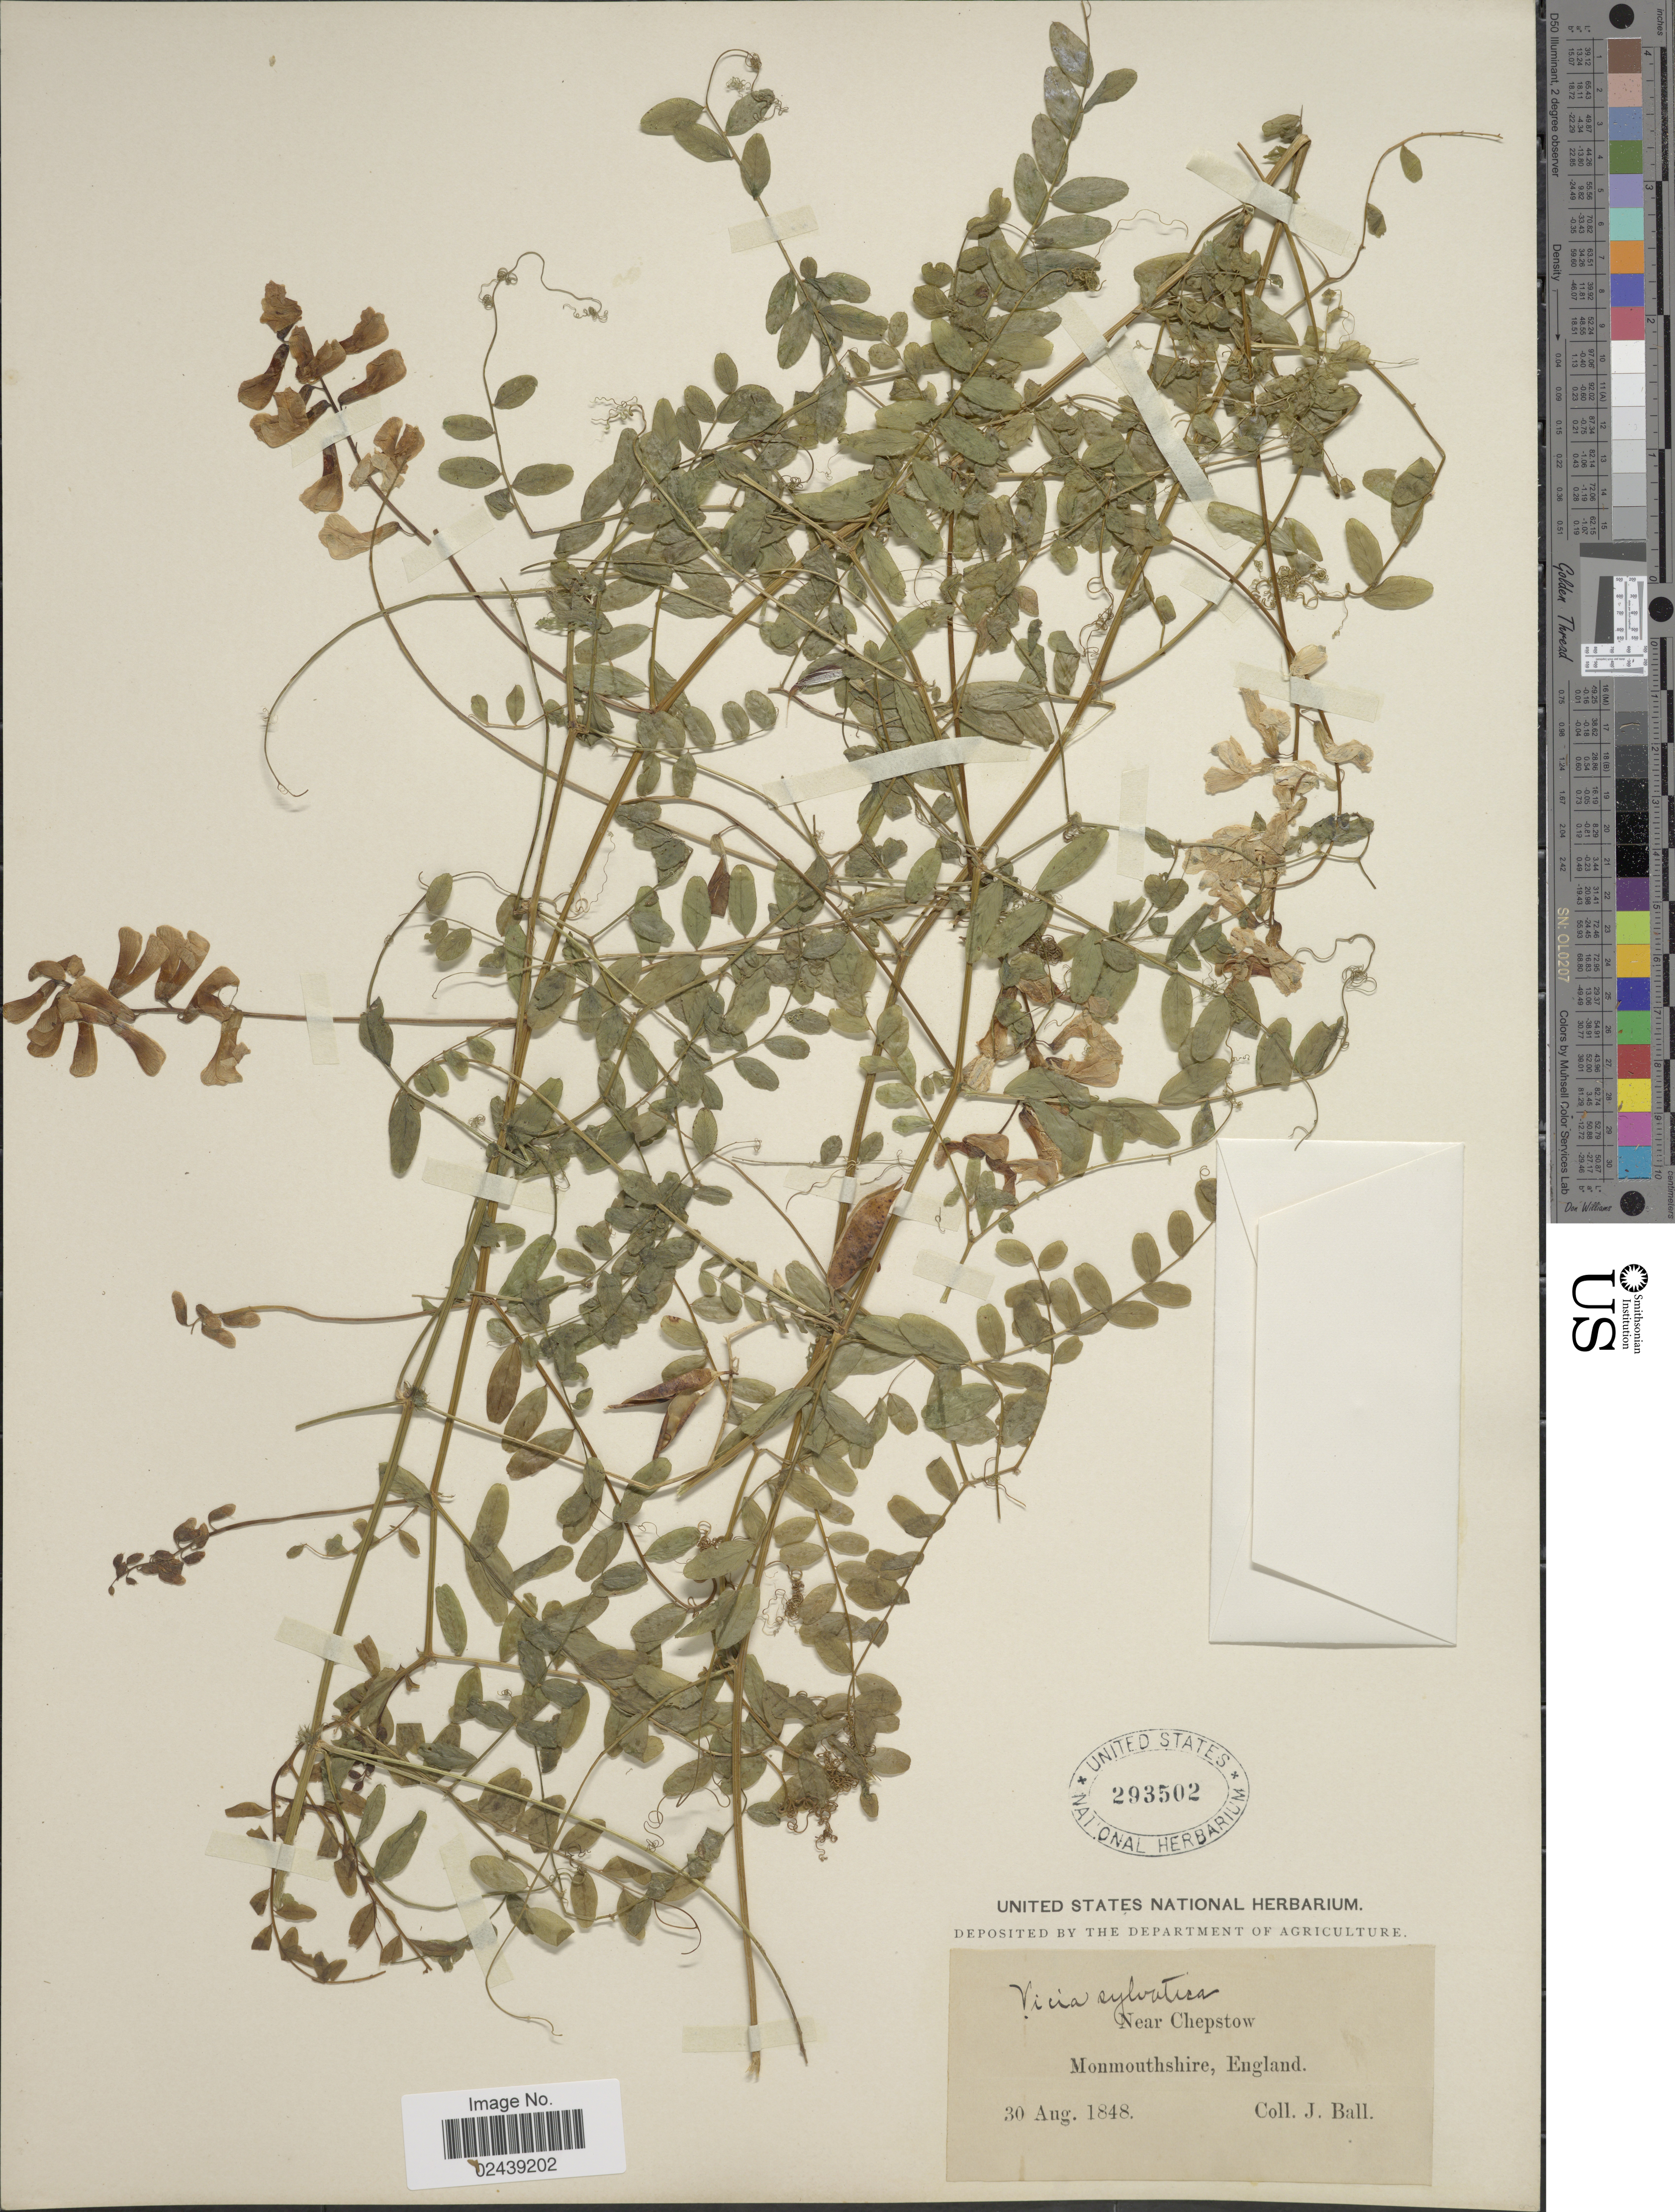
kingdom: Plantae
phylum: Tracheophyta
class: Magnoliopsida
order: Fabales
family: Fabaceae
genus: Vicia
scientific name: Vicia sylvatica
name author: L.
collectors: J. Ball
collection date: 1848-08-30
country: United Kingdom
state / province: England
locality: Near Chepstow. Monmouthshire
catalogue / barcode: US 293502